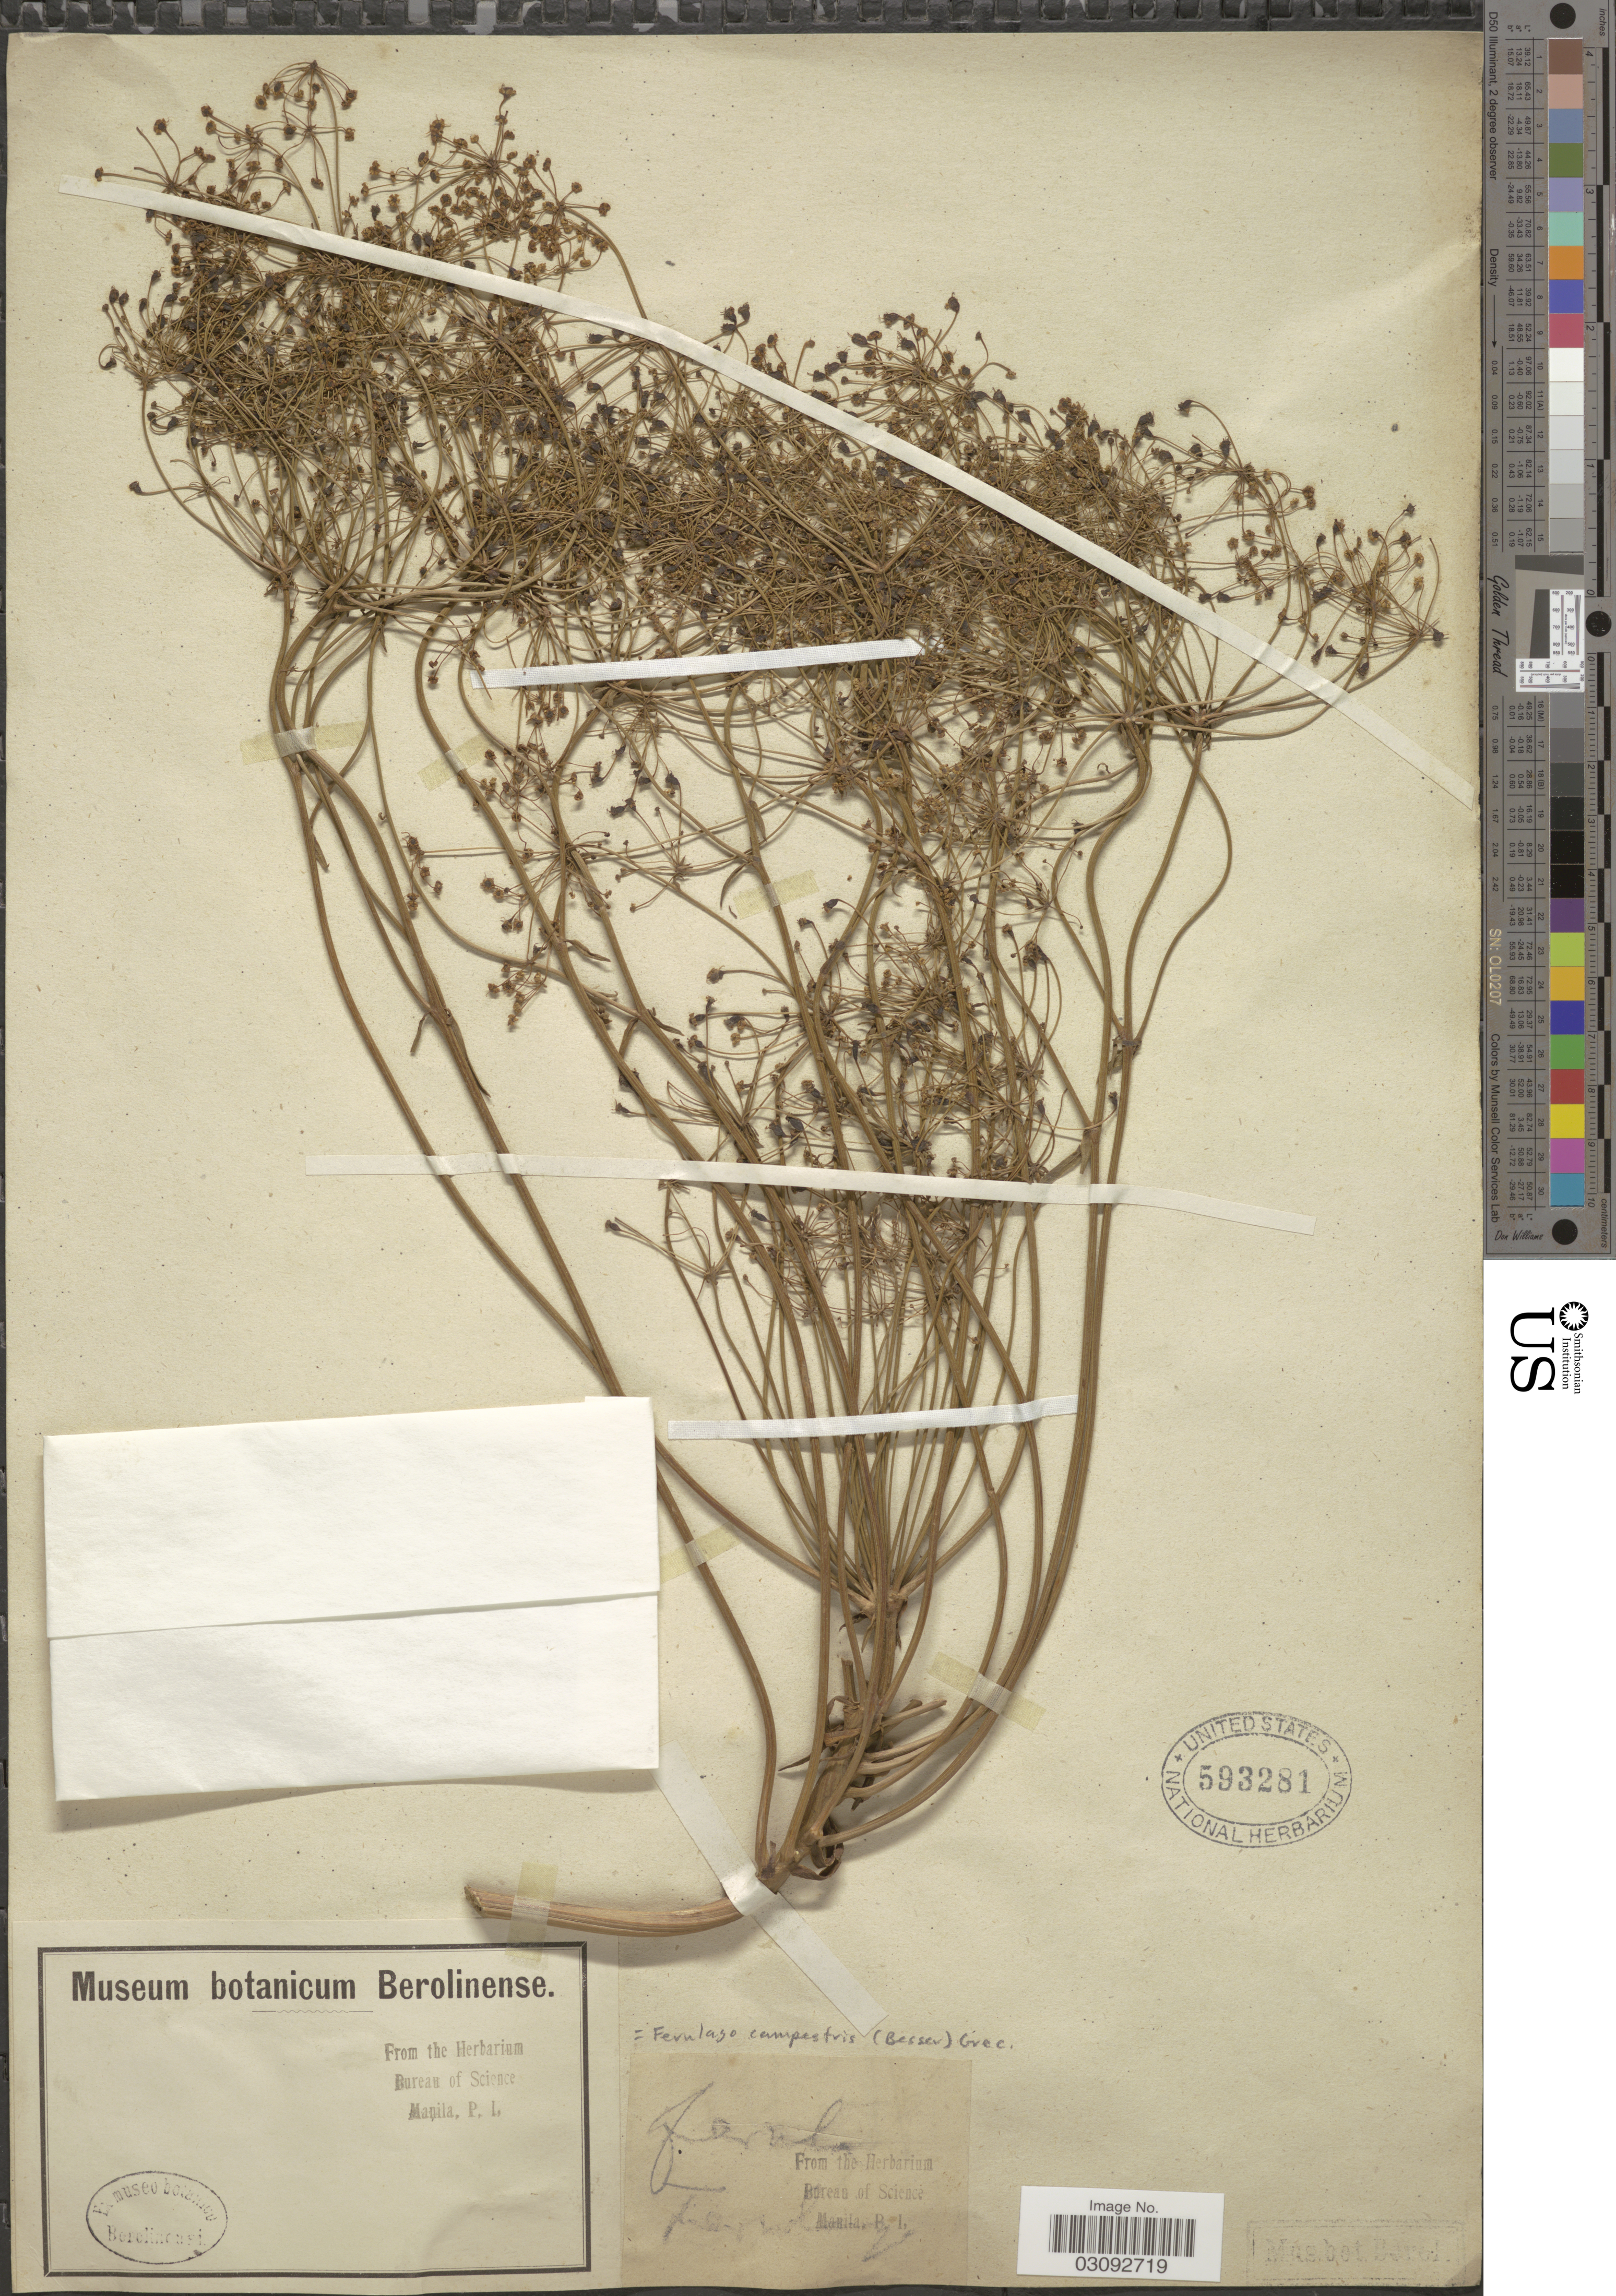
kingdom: Plantae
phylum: Tracheophyta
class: Magnoliopsida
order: Apiales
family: Apiaceae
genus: Ferulago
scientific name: Ferulago campestris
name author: (Besser) Grecescu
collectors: ex Museo Botanico Berolinensi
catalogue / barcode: US 593281